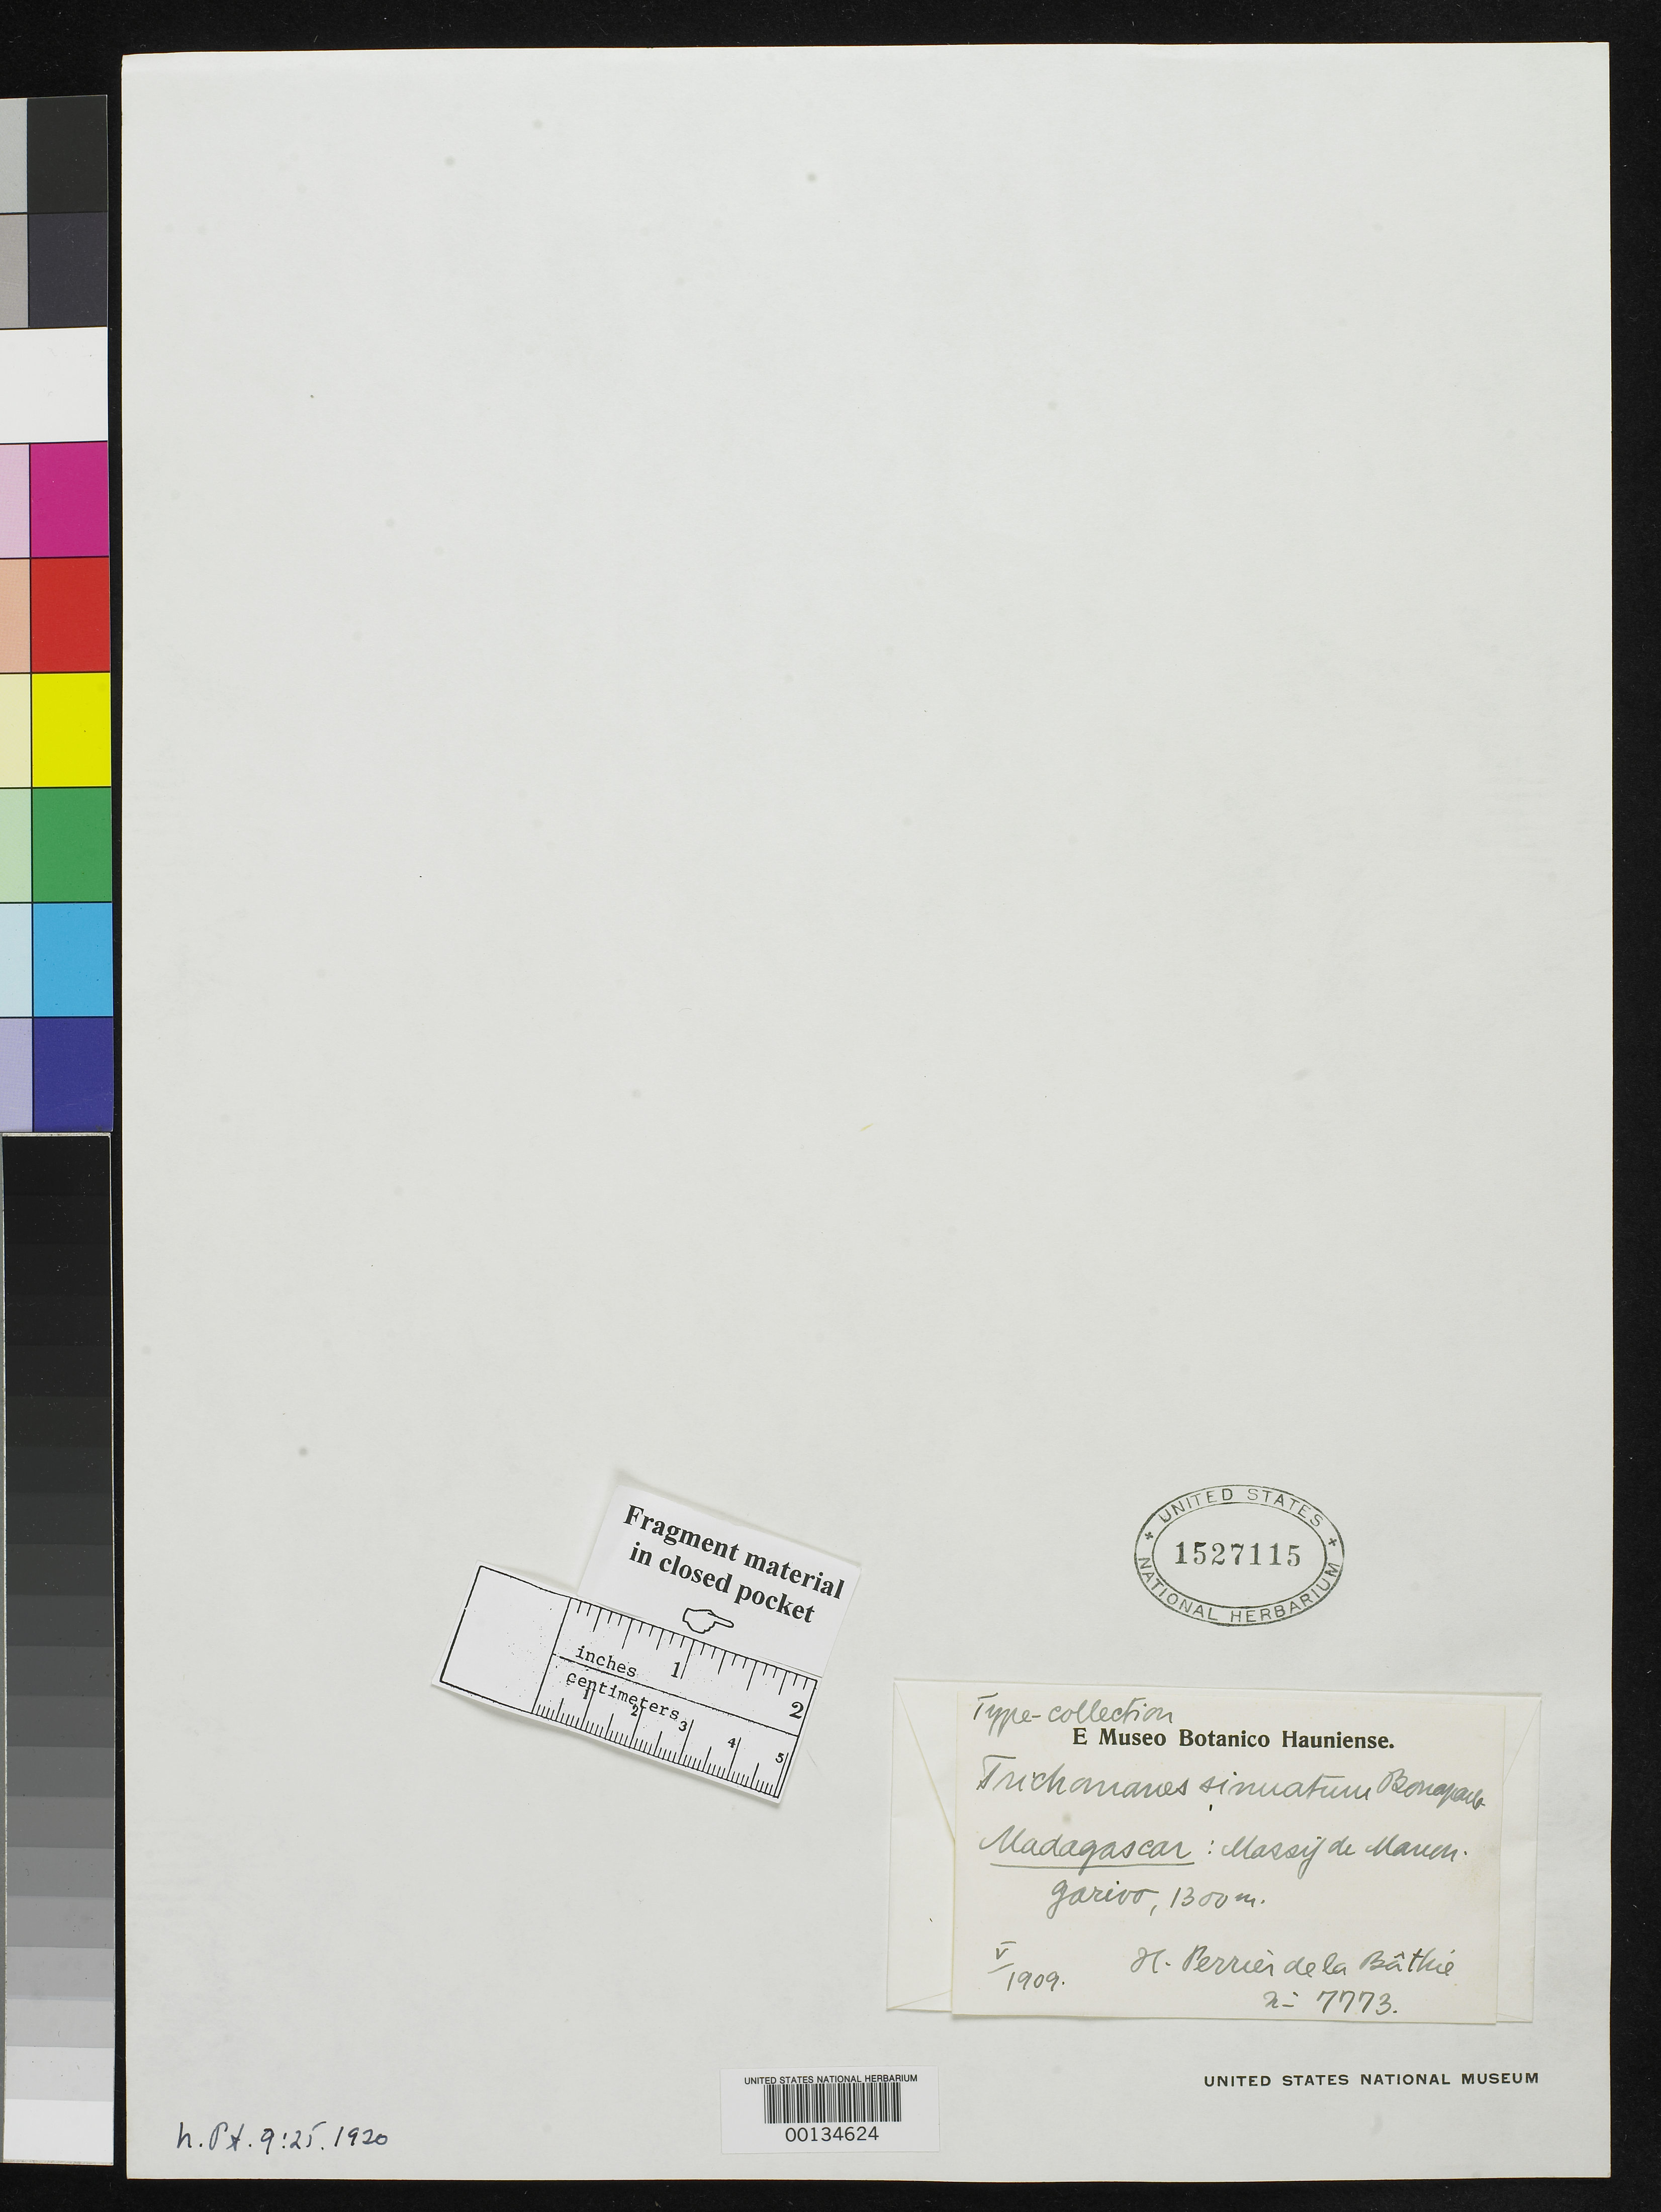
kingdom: Plantae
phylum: Tracheophyta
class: Polypodiopsida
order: Hymenophyllales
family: Hymenophyllaceae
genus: Trichomanes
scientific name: Trichomanes sinuatum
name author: Bonap.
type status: Type Collection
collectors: H. Perrier de la Bâthie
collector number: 7773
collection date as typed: May 1909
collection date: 1909-05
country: Madagascar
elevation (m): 1300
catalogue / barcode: US 1527115